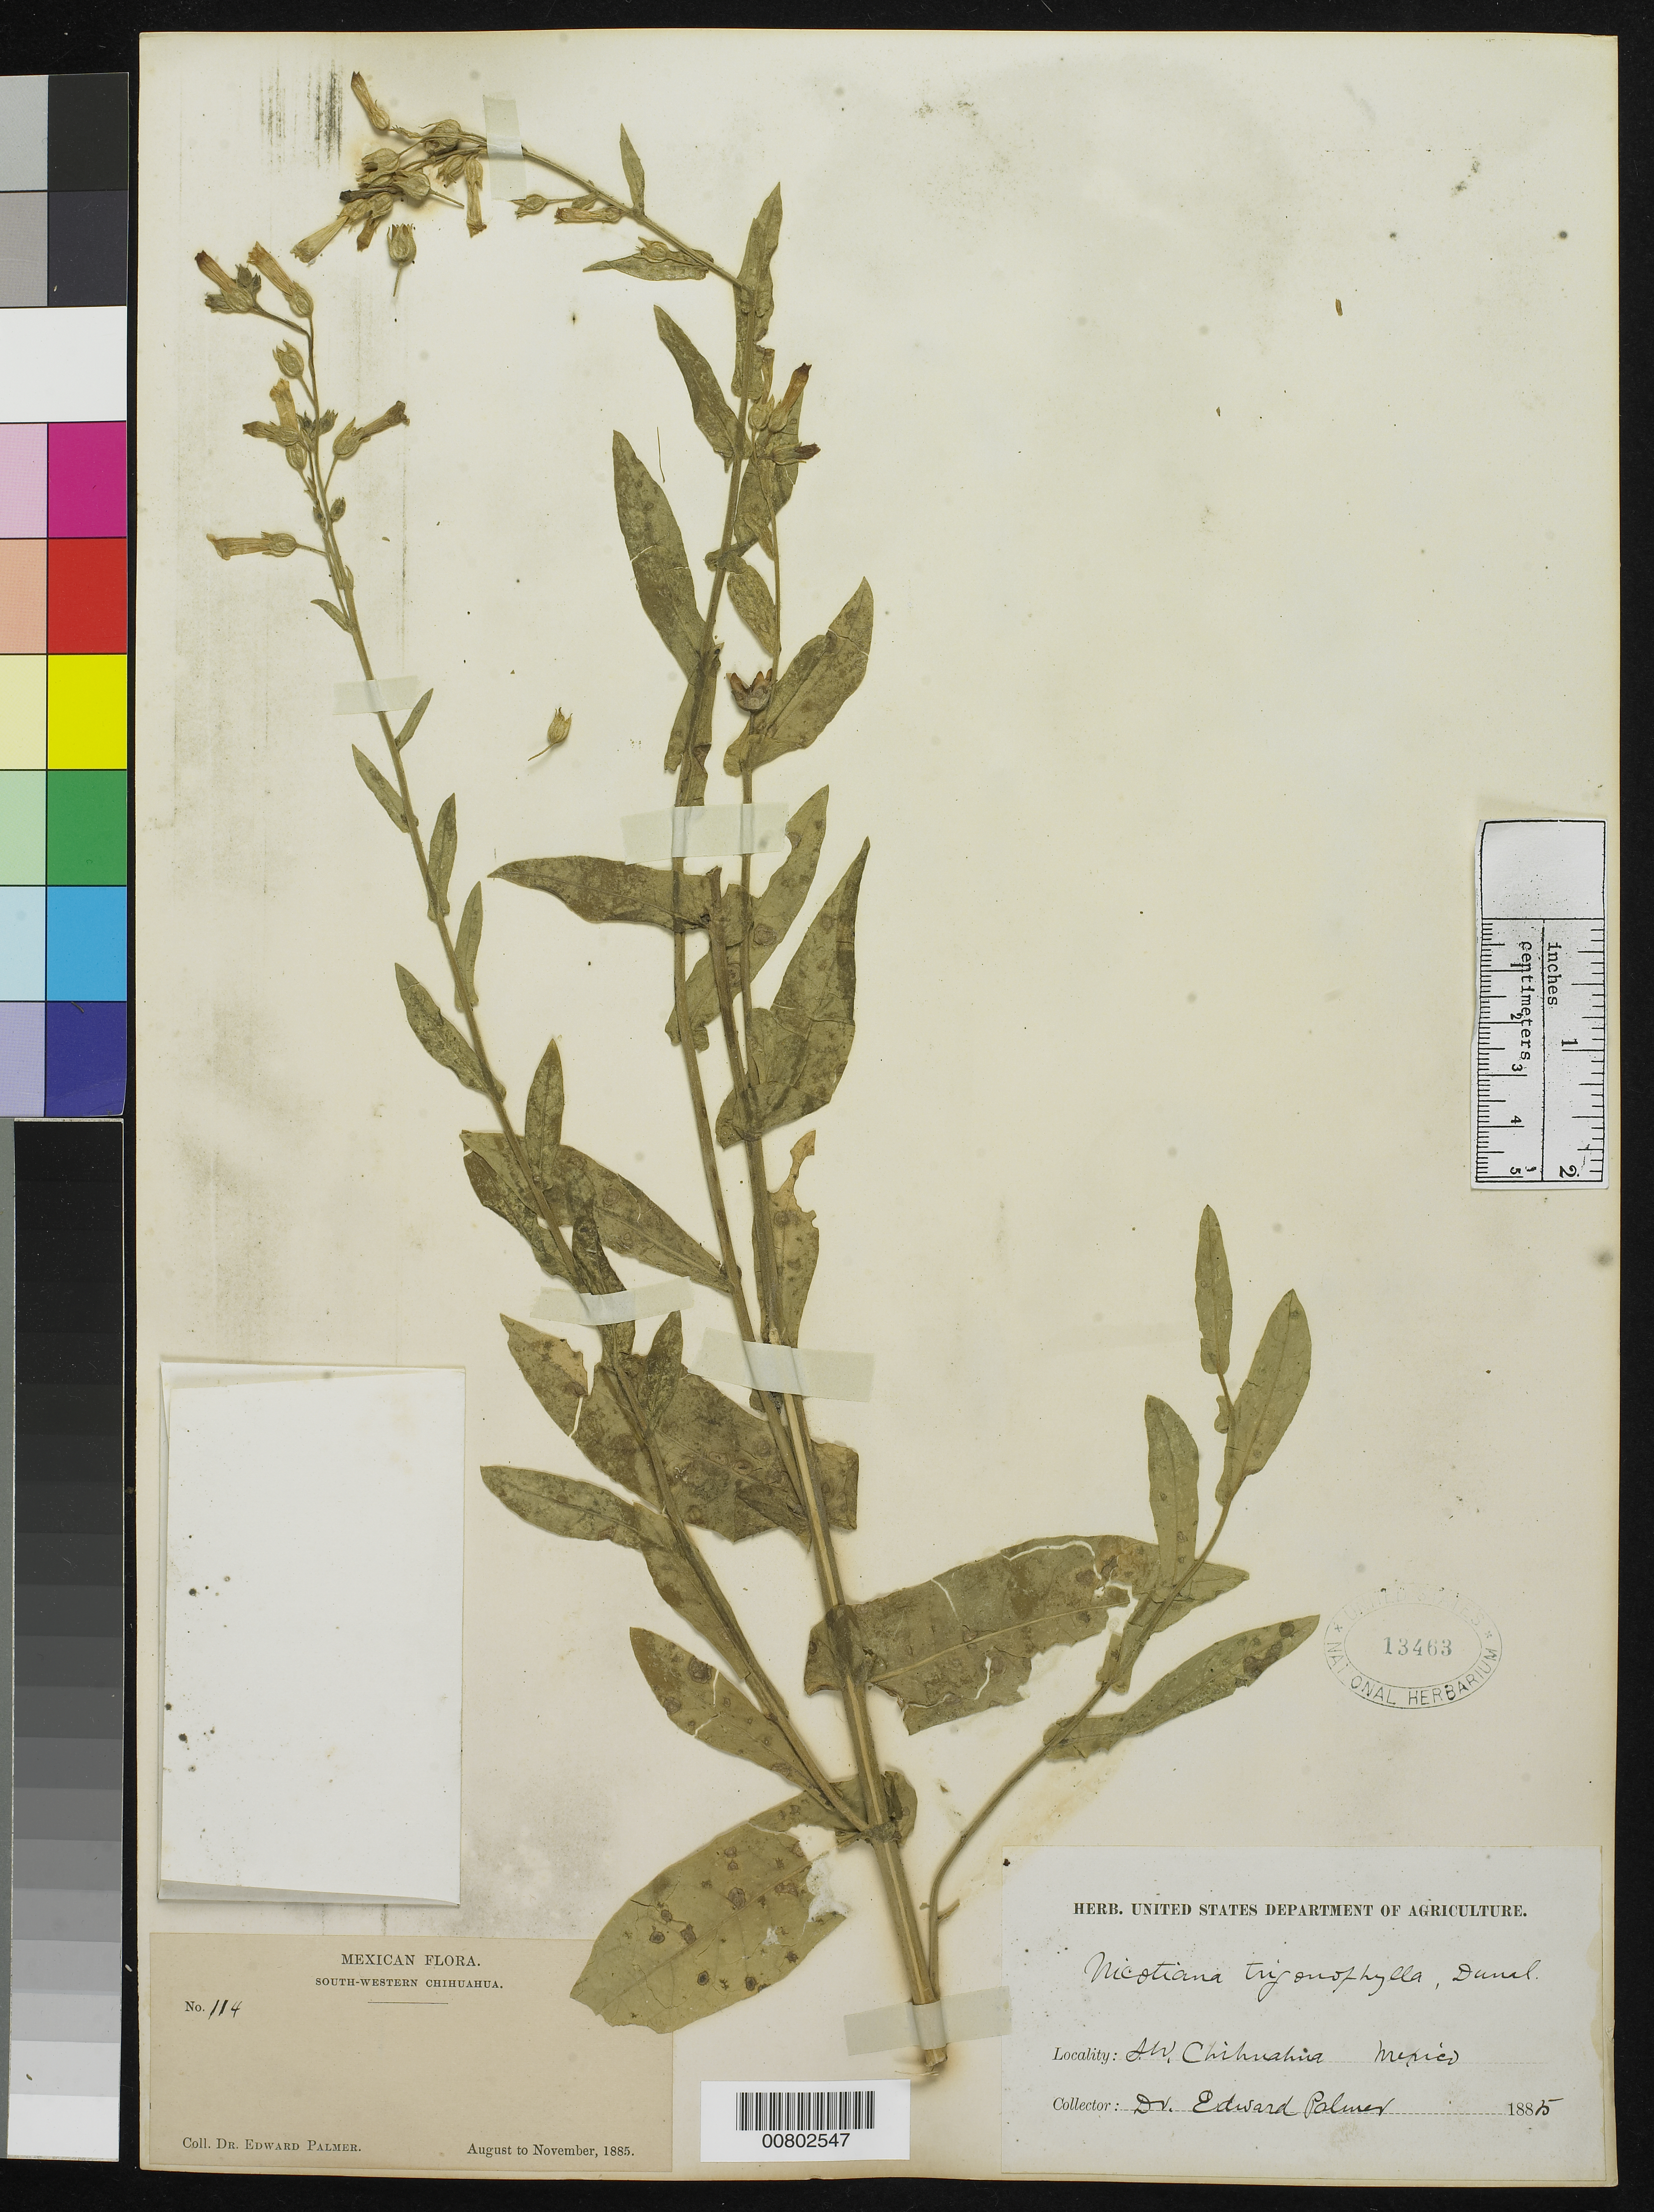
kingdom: Plantae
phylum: Tracheophyta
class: Magnoliopsida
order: Solanales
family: Solanaceae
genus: Nicotiana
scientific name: Nicotiana trigonophylla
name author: Dunal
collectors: E. Palmer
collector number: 114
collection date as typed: Aug 1885 to -- Nov 1885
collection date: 1885-08/1885-11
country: Mexico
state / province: Chihuahua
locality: SW Chihuahua.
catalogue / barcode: US 13463